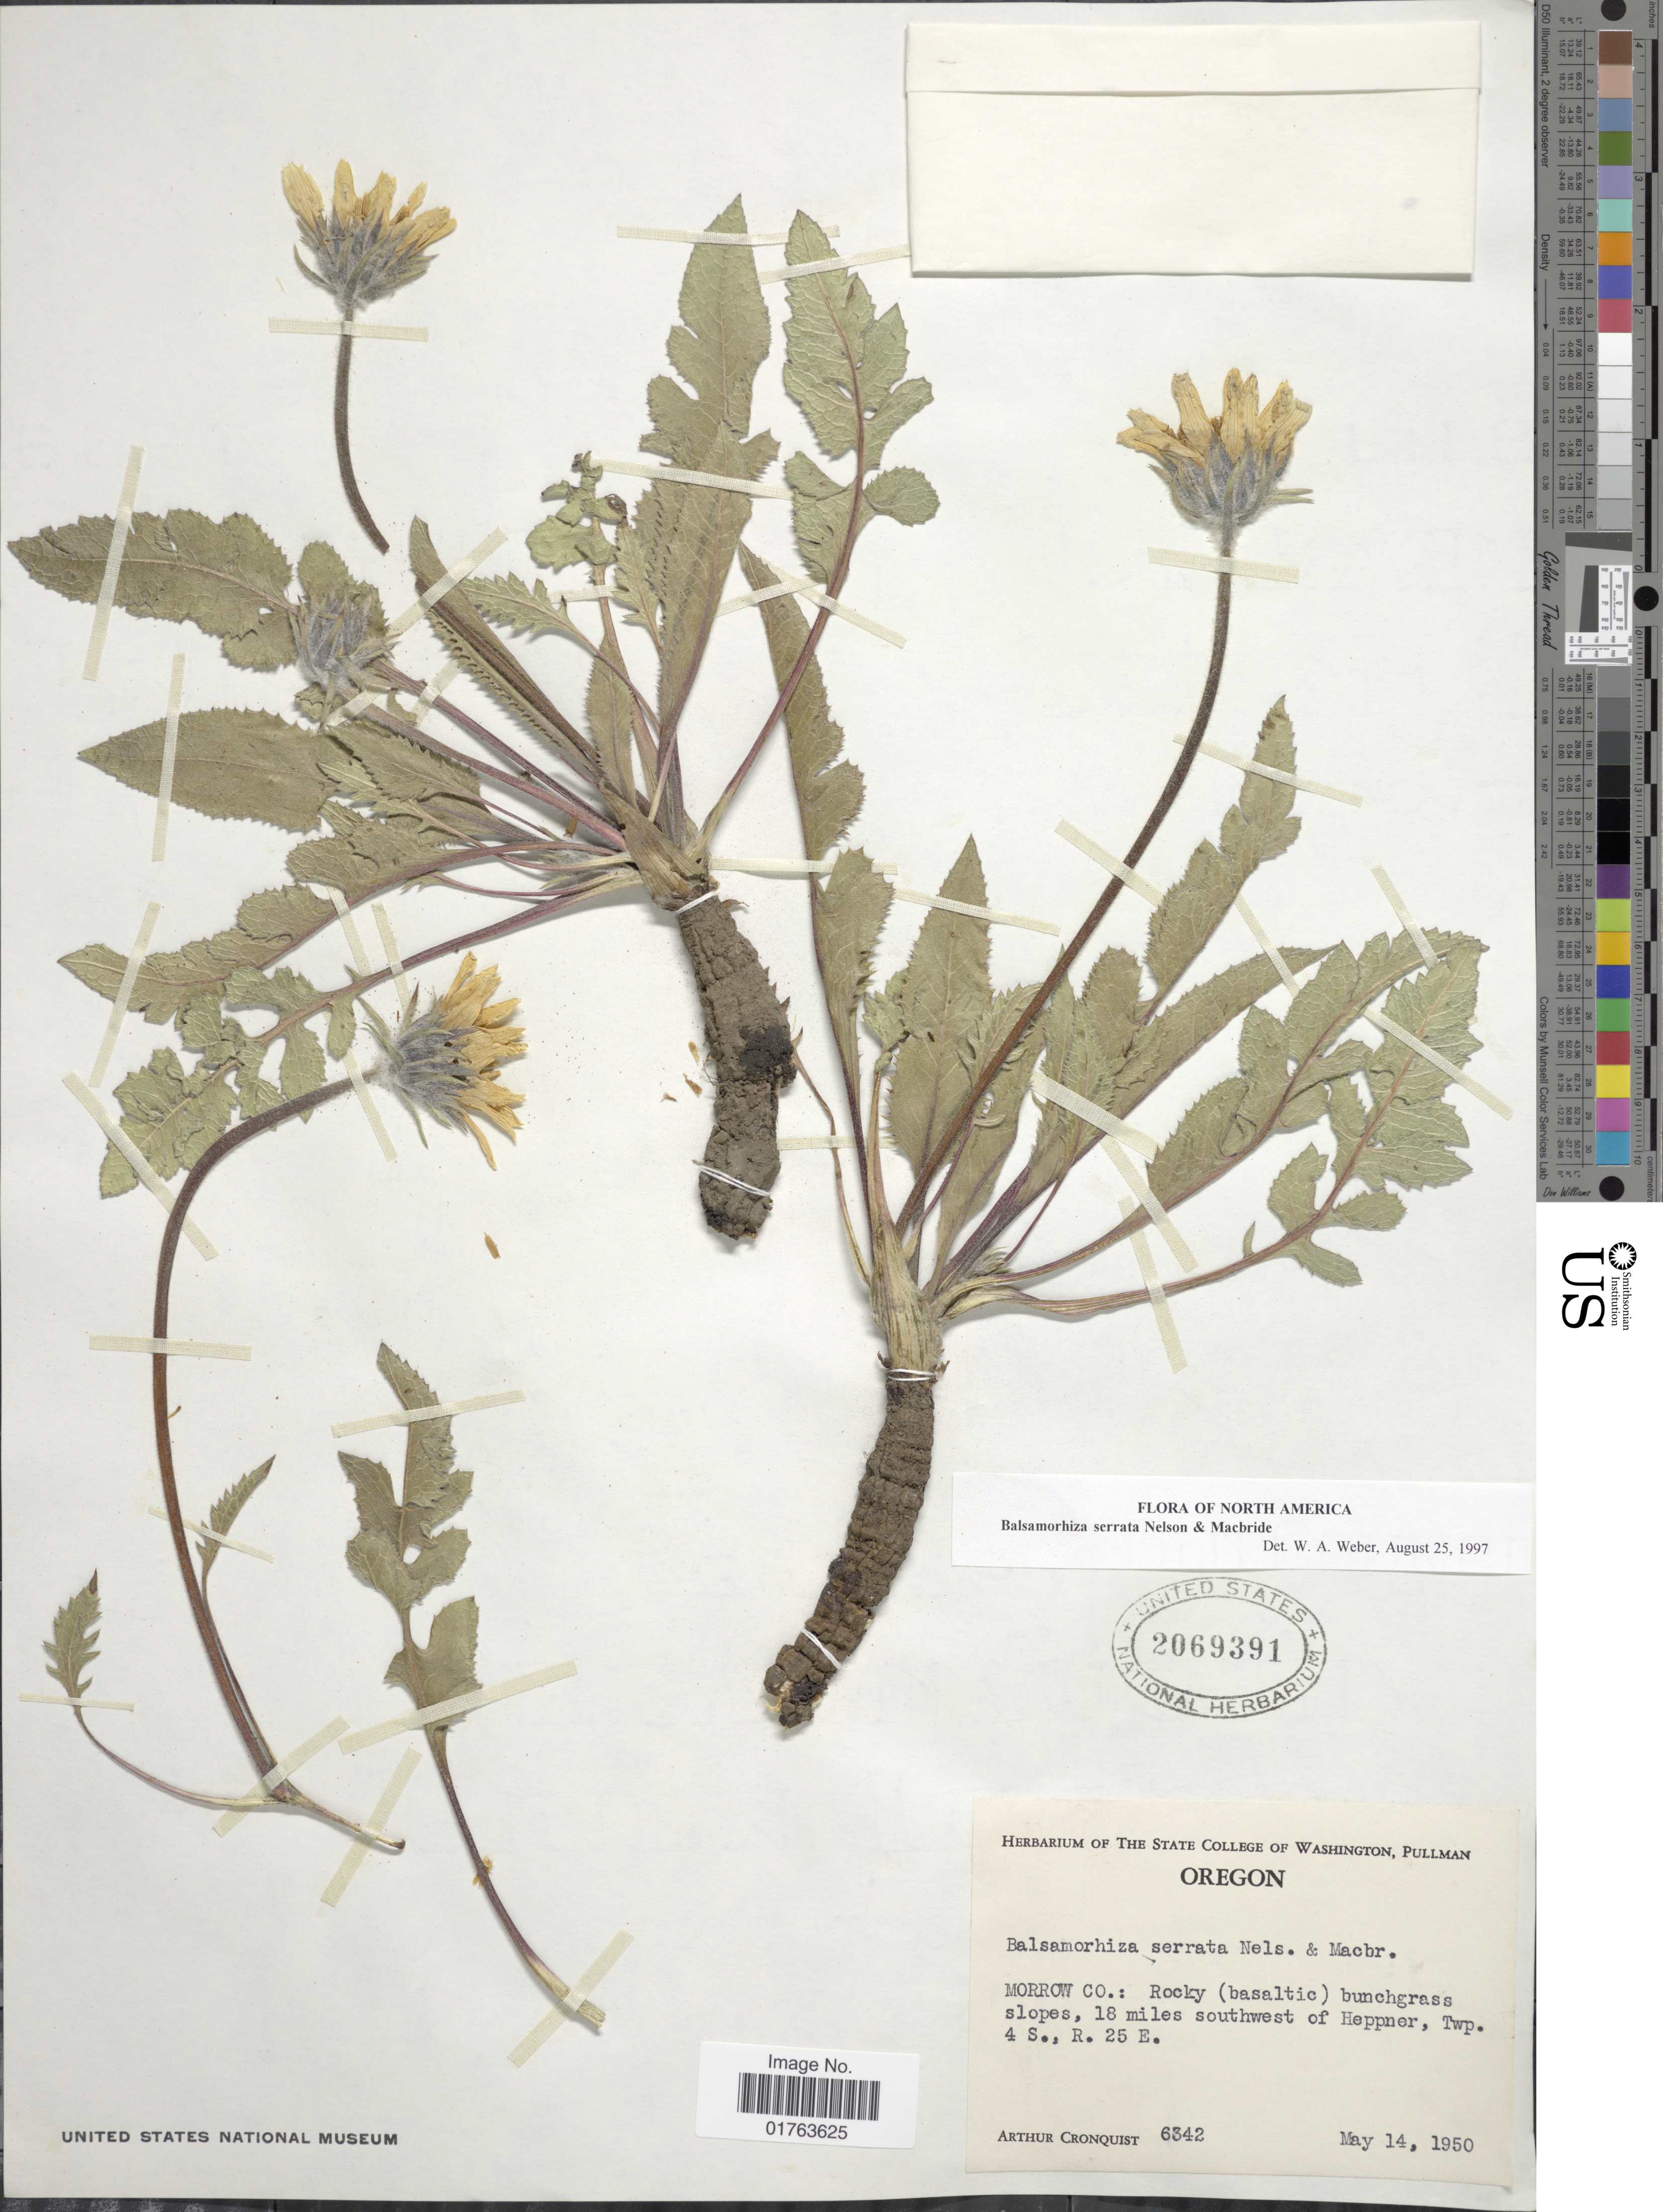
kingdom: Plantae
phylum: Tracheophyta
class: Magnoliopsida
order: Asterales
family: Asteraceae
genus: Balsamorhiza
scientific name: Balsamorhiza serrata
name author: A. Nelson & J.F. Macbr.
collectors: A. J. Cronquist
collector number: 6342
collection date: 1950-05-14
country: United States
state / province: Oregon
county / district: Morrow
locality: Morrow Co.: Rocky (basaltic) bunchgrass slopes, 18 miles southwest of Heppner, Twp. 4 S., R. 25 E.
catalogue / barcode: US 2069391